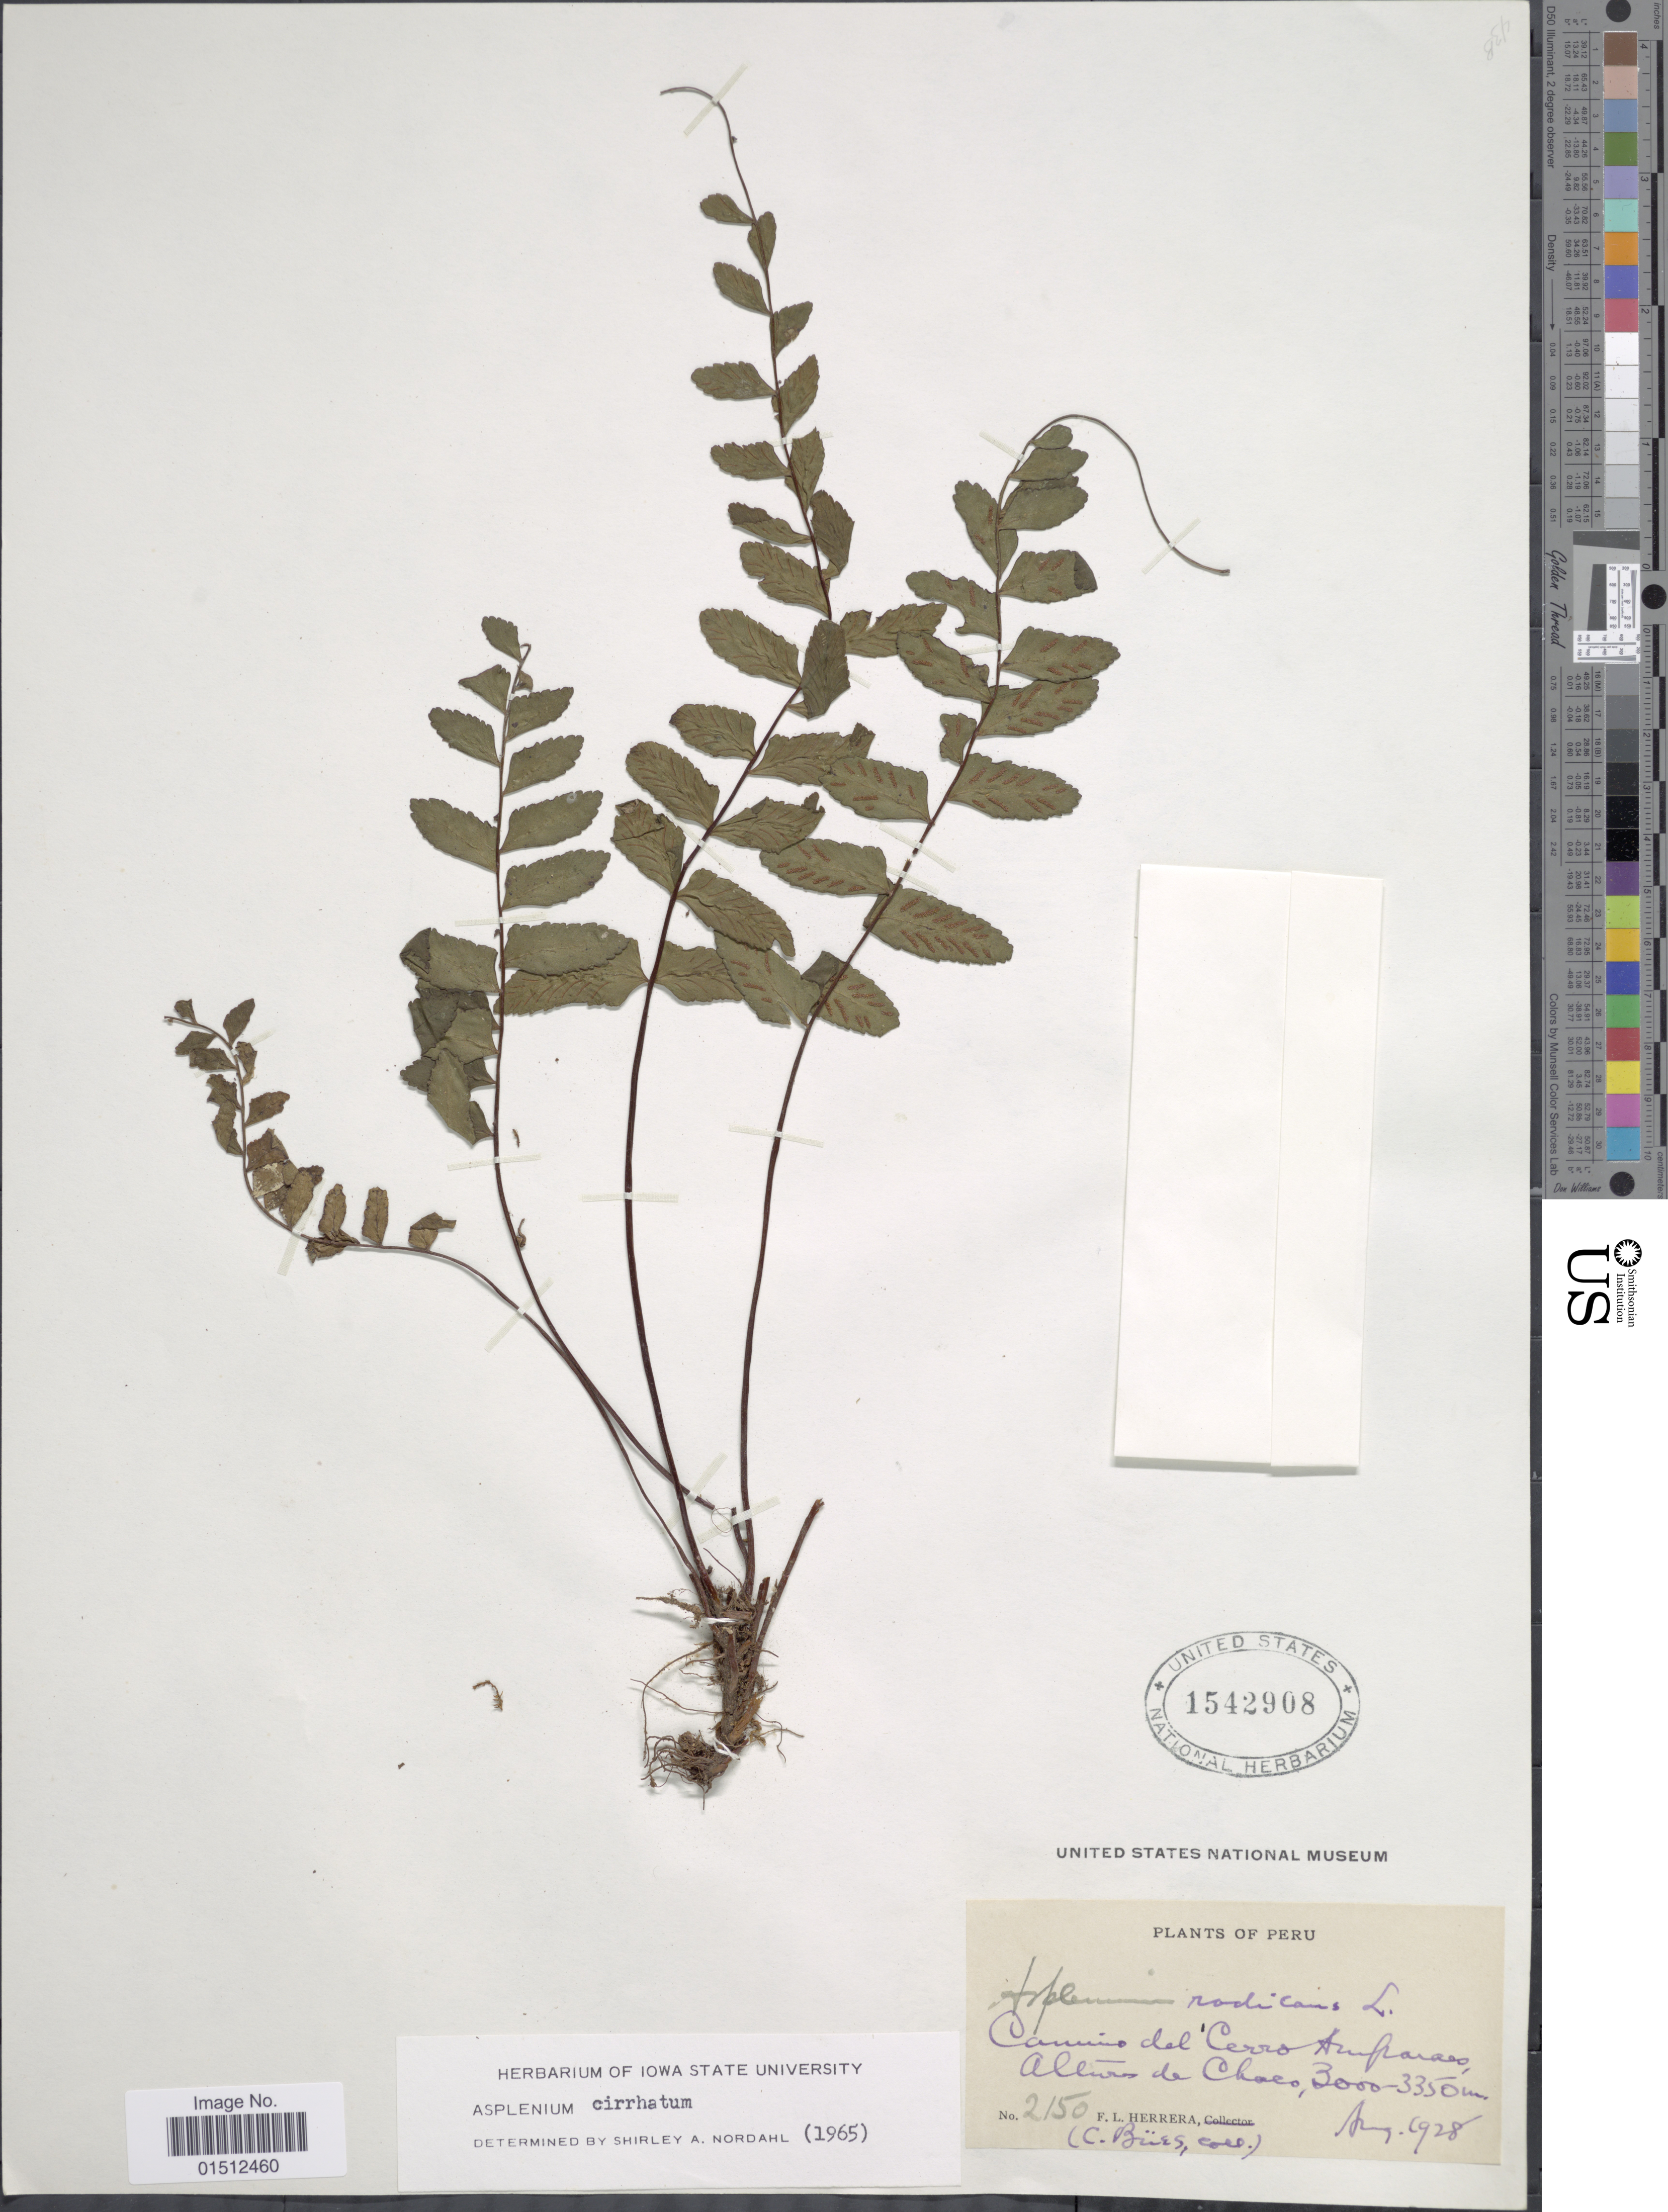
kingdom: Plantae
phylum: Tracheophyta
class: Polypodiopsida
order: Polypodiales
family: Aspleniaceae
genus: Asplenium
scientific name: Asplenium radicans var. cirrhatum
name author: (Rich. ex Willd.) Rosenst.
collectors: C. Bues & F. L. Herrera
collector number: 2150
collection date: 1928-08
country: Peru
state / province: Cusco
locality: Camino del Cerro Amparaes, alturas de Chaco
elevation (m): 3000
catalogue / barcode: US 1542908